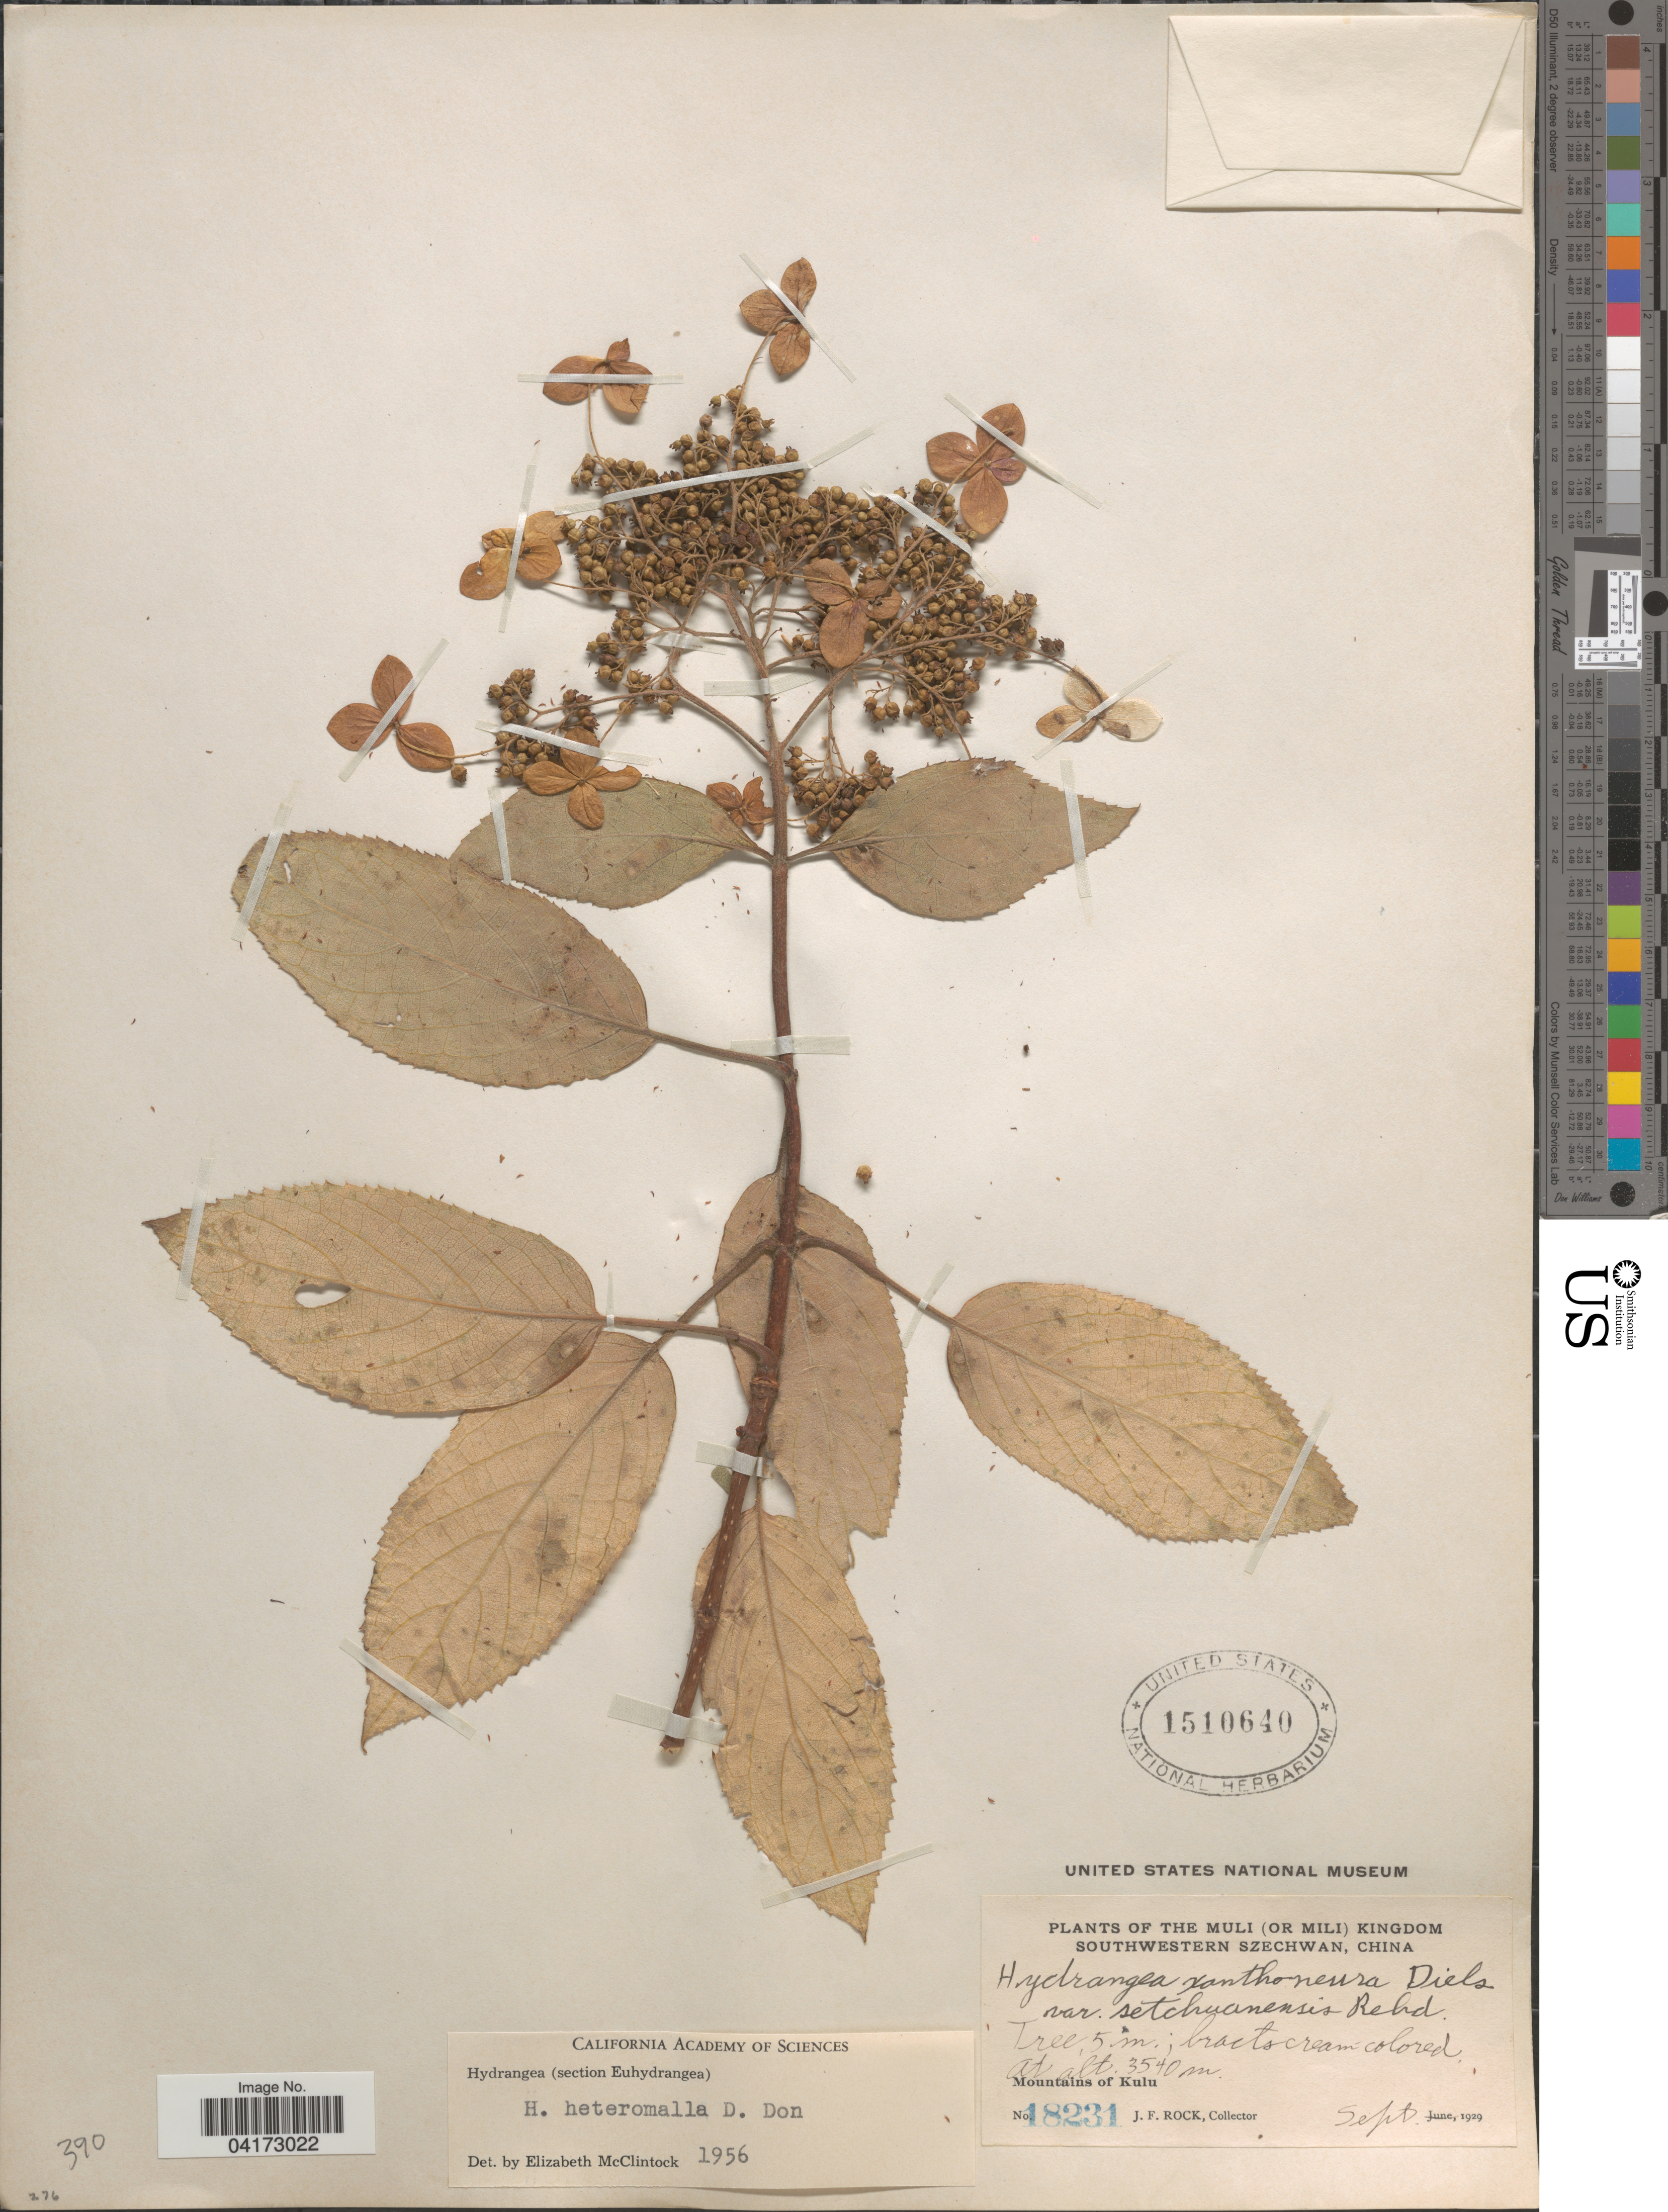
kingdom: Plantae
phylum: Tracheophyta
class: Magnoliopsida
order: Cornales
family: Hydrangeaceae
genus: Hydrangea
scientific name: Hydrangea heteromalla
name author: D. Don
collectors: J. Rock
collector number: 18231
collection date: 1929-09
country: China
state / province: Sichuan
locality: The Muli (or Mili) Kingdom. Southwestern Szechwan. Mountains of Kulu.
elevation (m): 3540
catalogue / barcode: US 1510640